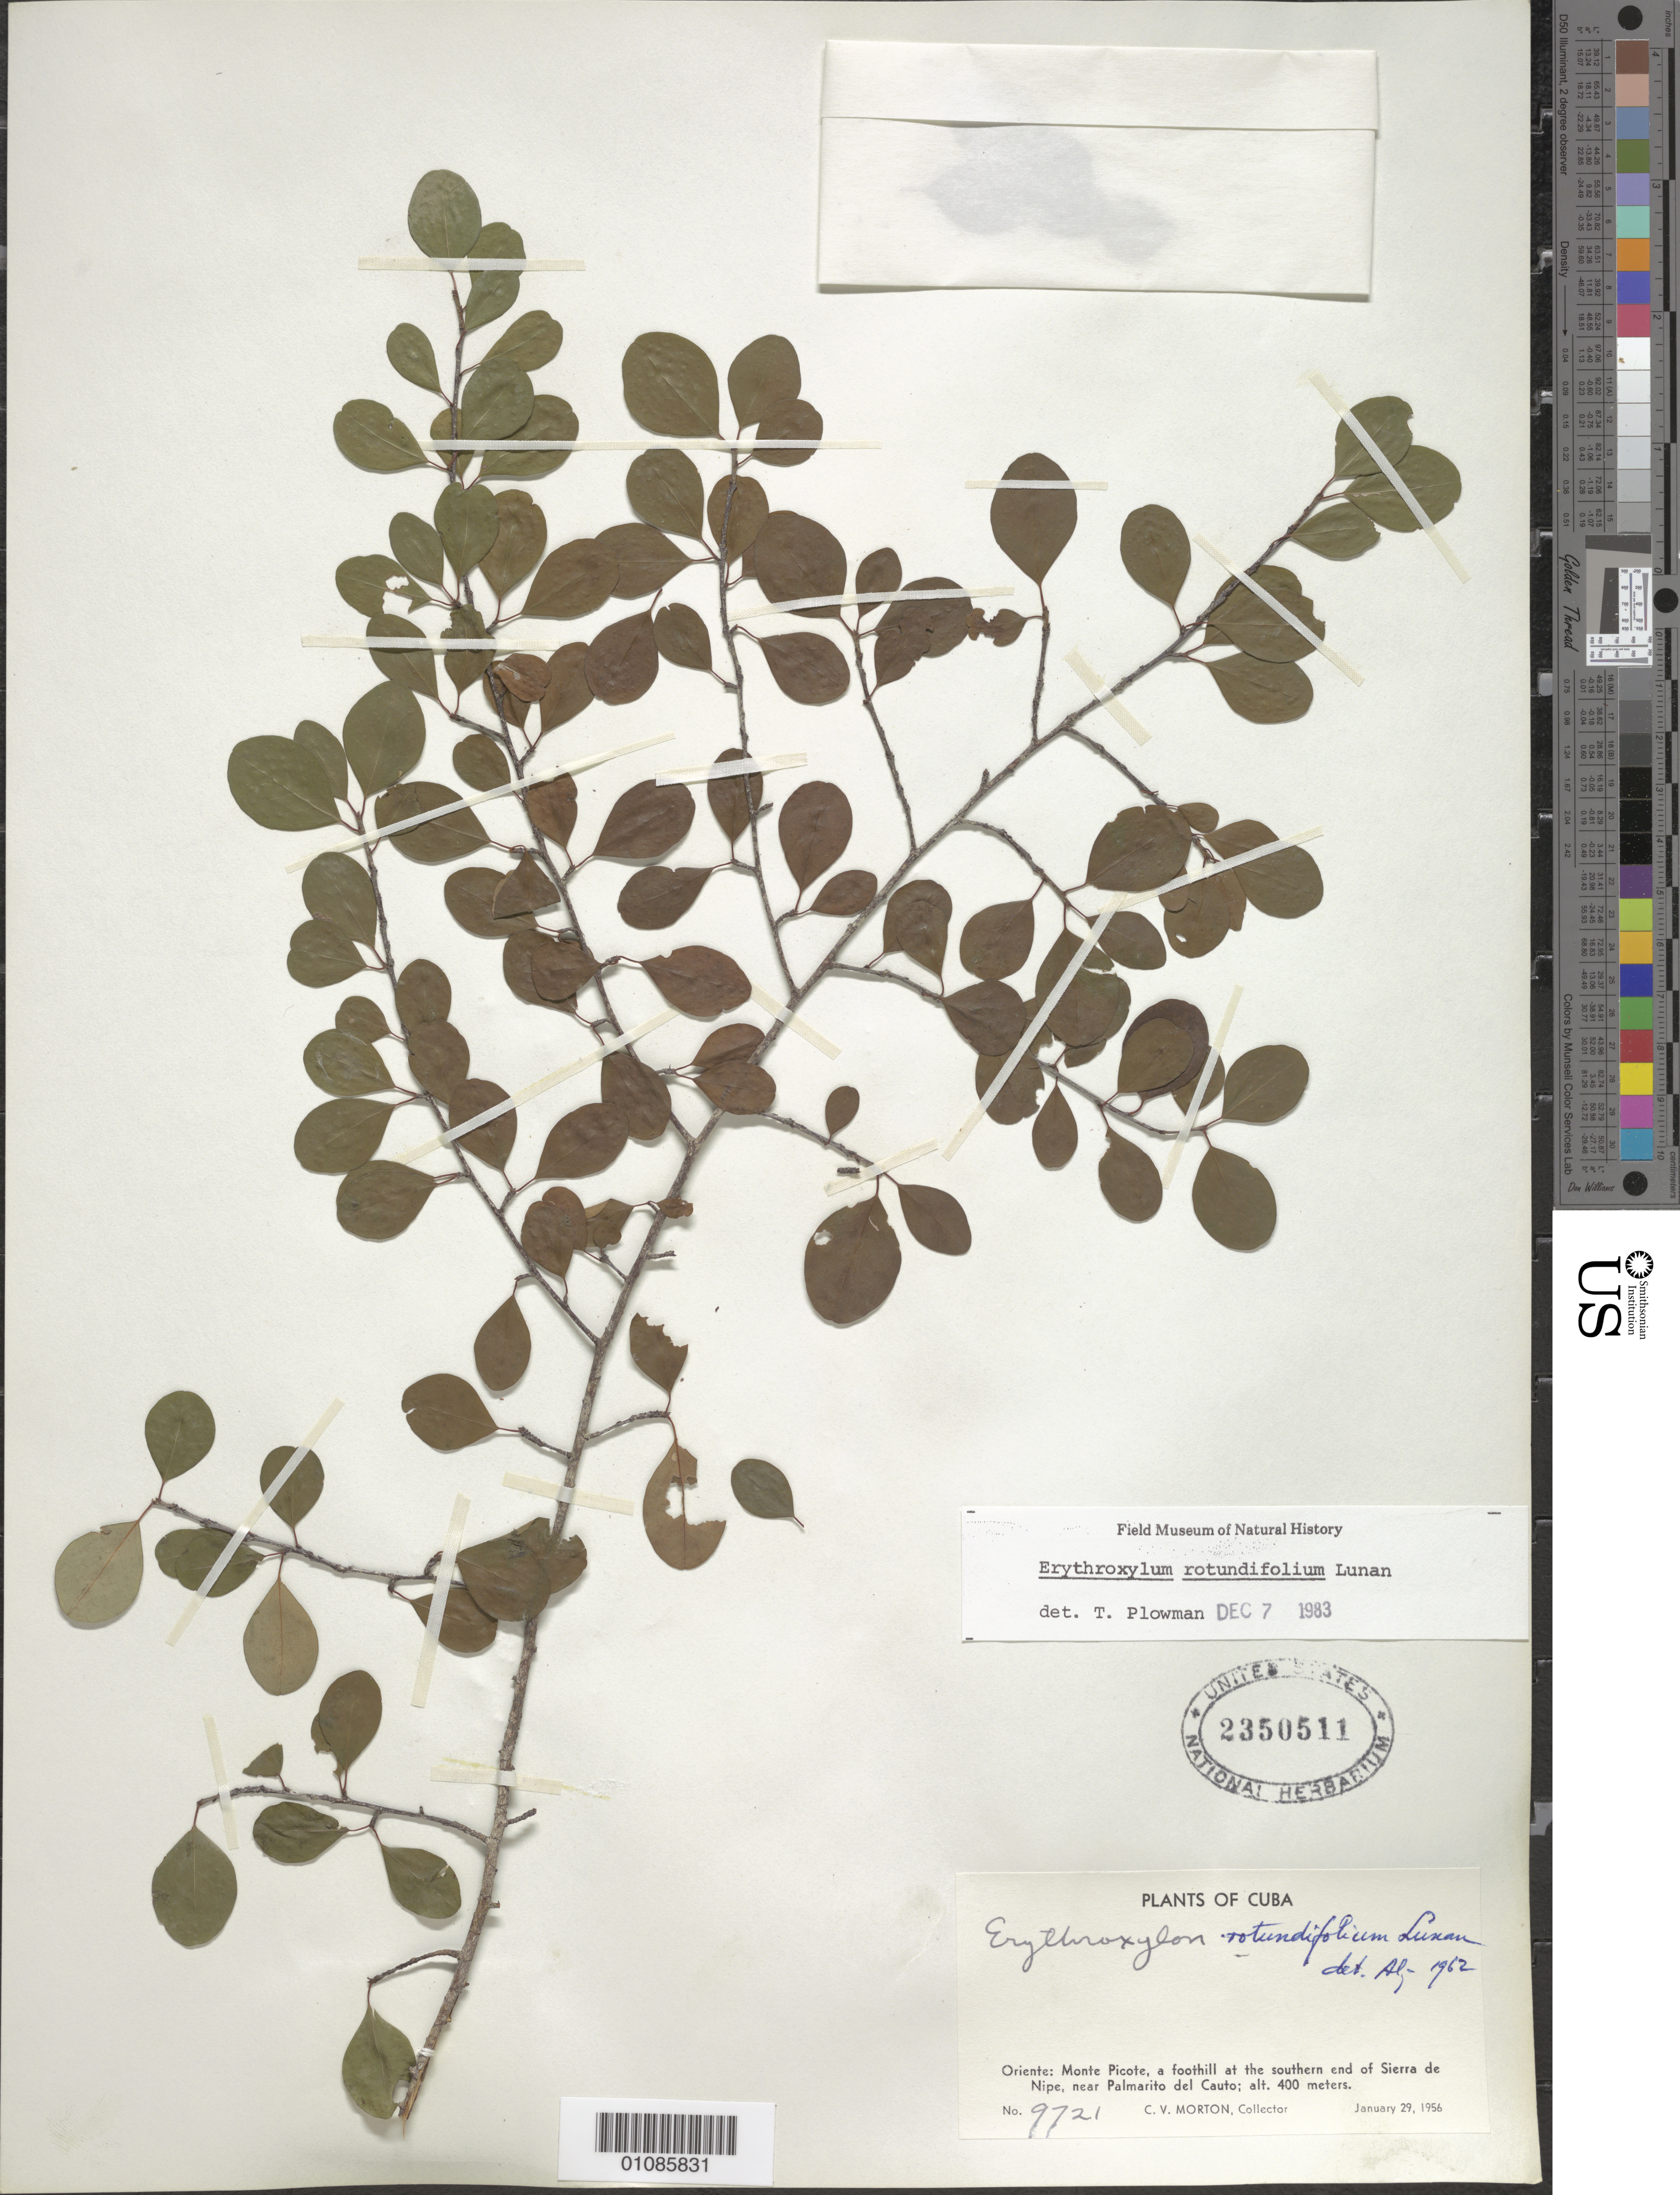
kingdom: Plantae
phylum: Tracheophyta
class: Magnoliopsida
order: Malpighiales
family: Erythroxylaceae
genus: Erythroxylum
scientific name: Erythroxylum rotundifolium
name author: Lunan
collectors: C. V. Morton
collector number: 9721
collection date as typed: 29 Jan 1956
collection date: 1956-01-29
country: Cuba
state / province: Holguín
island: Cuba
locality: Monte Picote, a foothill at the Southern end of sierra de Nipe,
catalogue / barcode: US 2350511